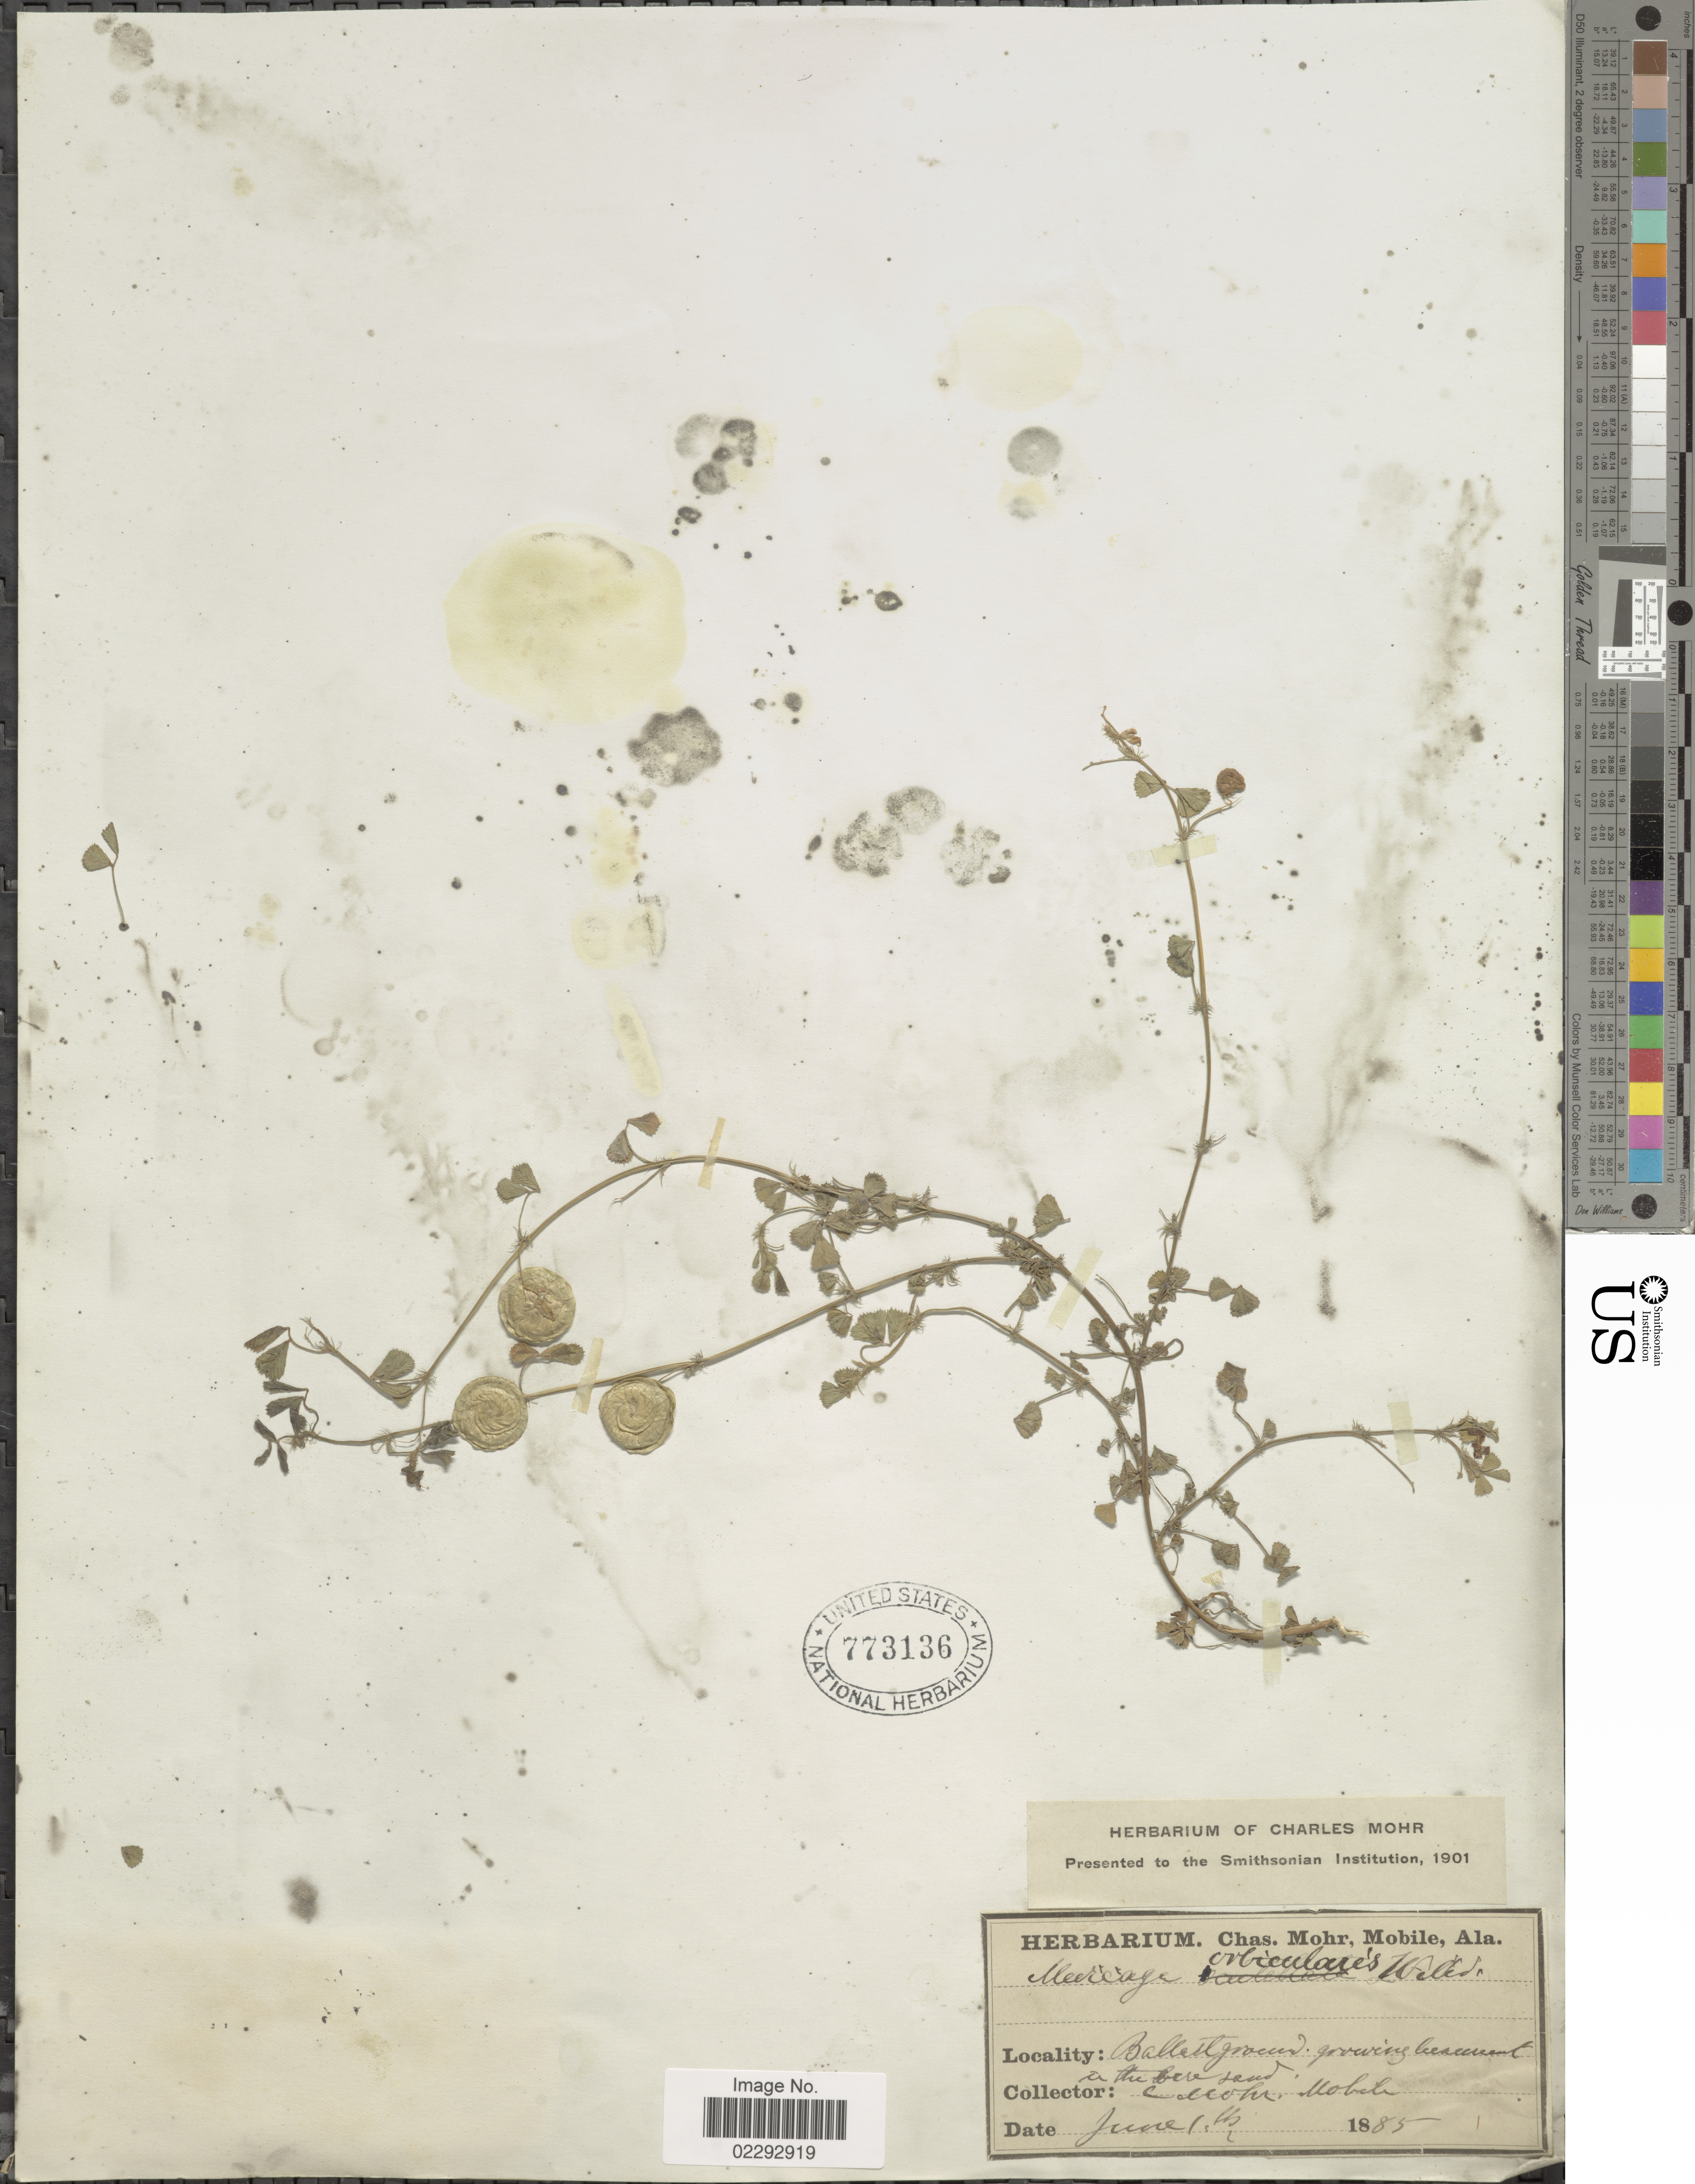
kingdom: Plantae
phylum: Tracheophyta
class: Magnoliopsida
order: Fabales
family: Fabaceae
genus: Medicago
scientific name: Medicago orbicularis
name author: (L.) Bartal.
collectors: Mohr, C. T. (herbarium)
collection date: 1885-06-01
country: United States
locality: Ballast ground.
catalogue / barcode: US 773136